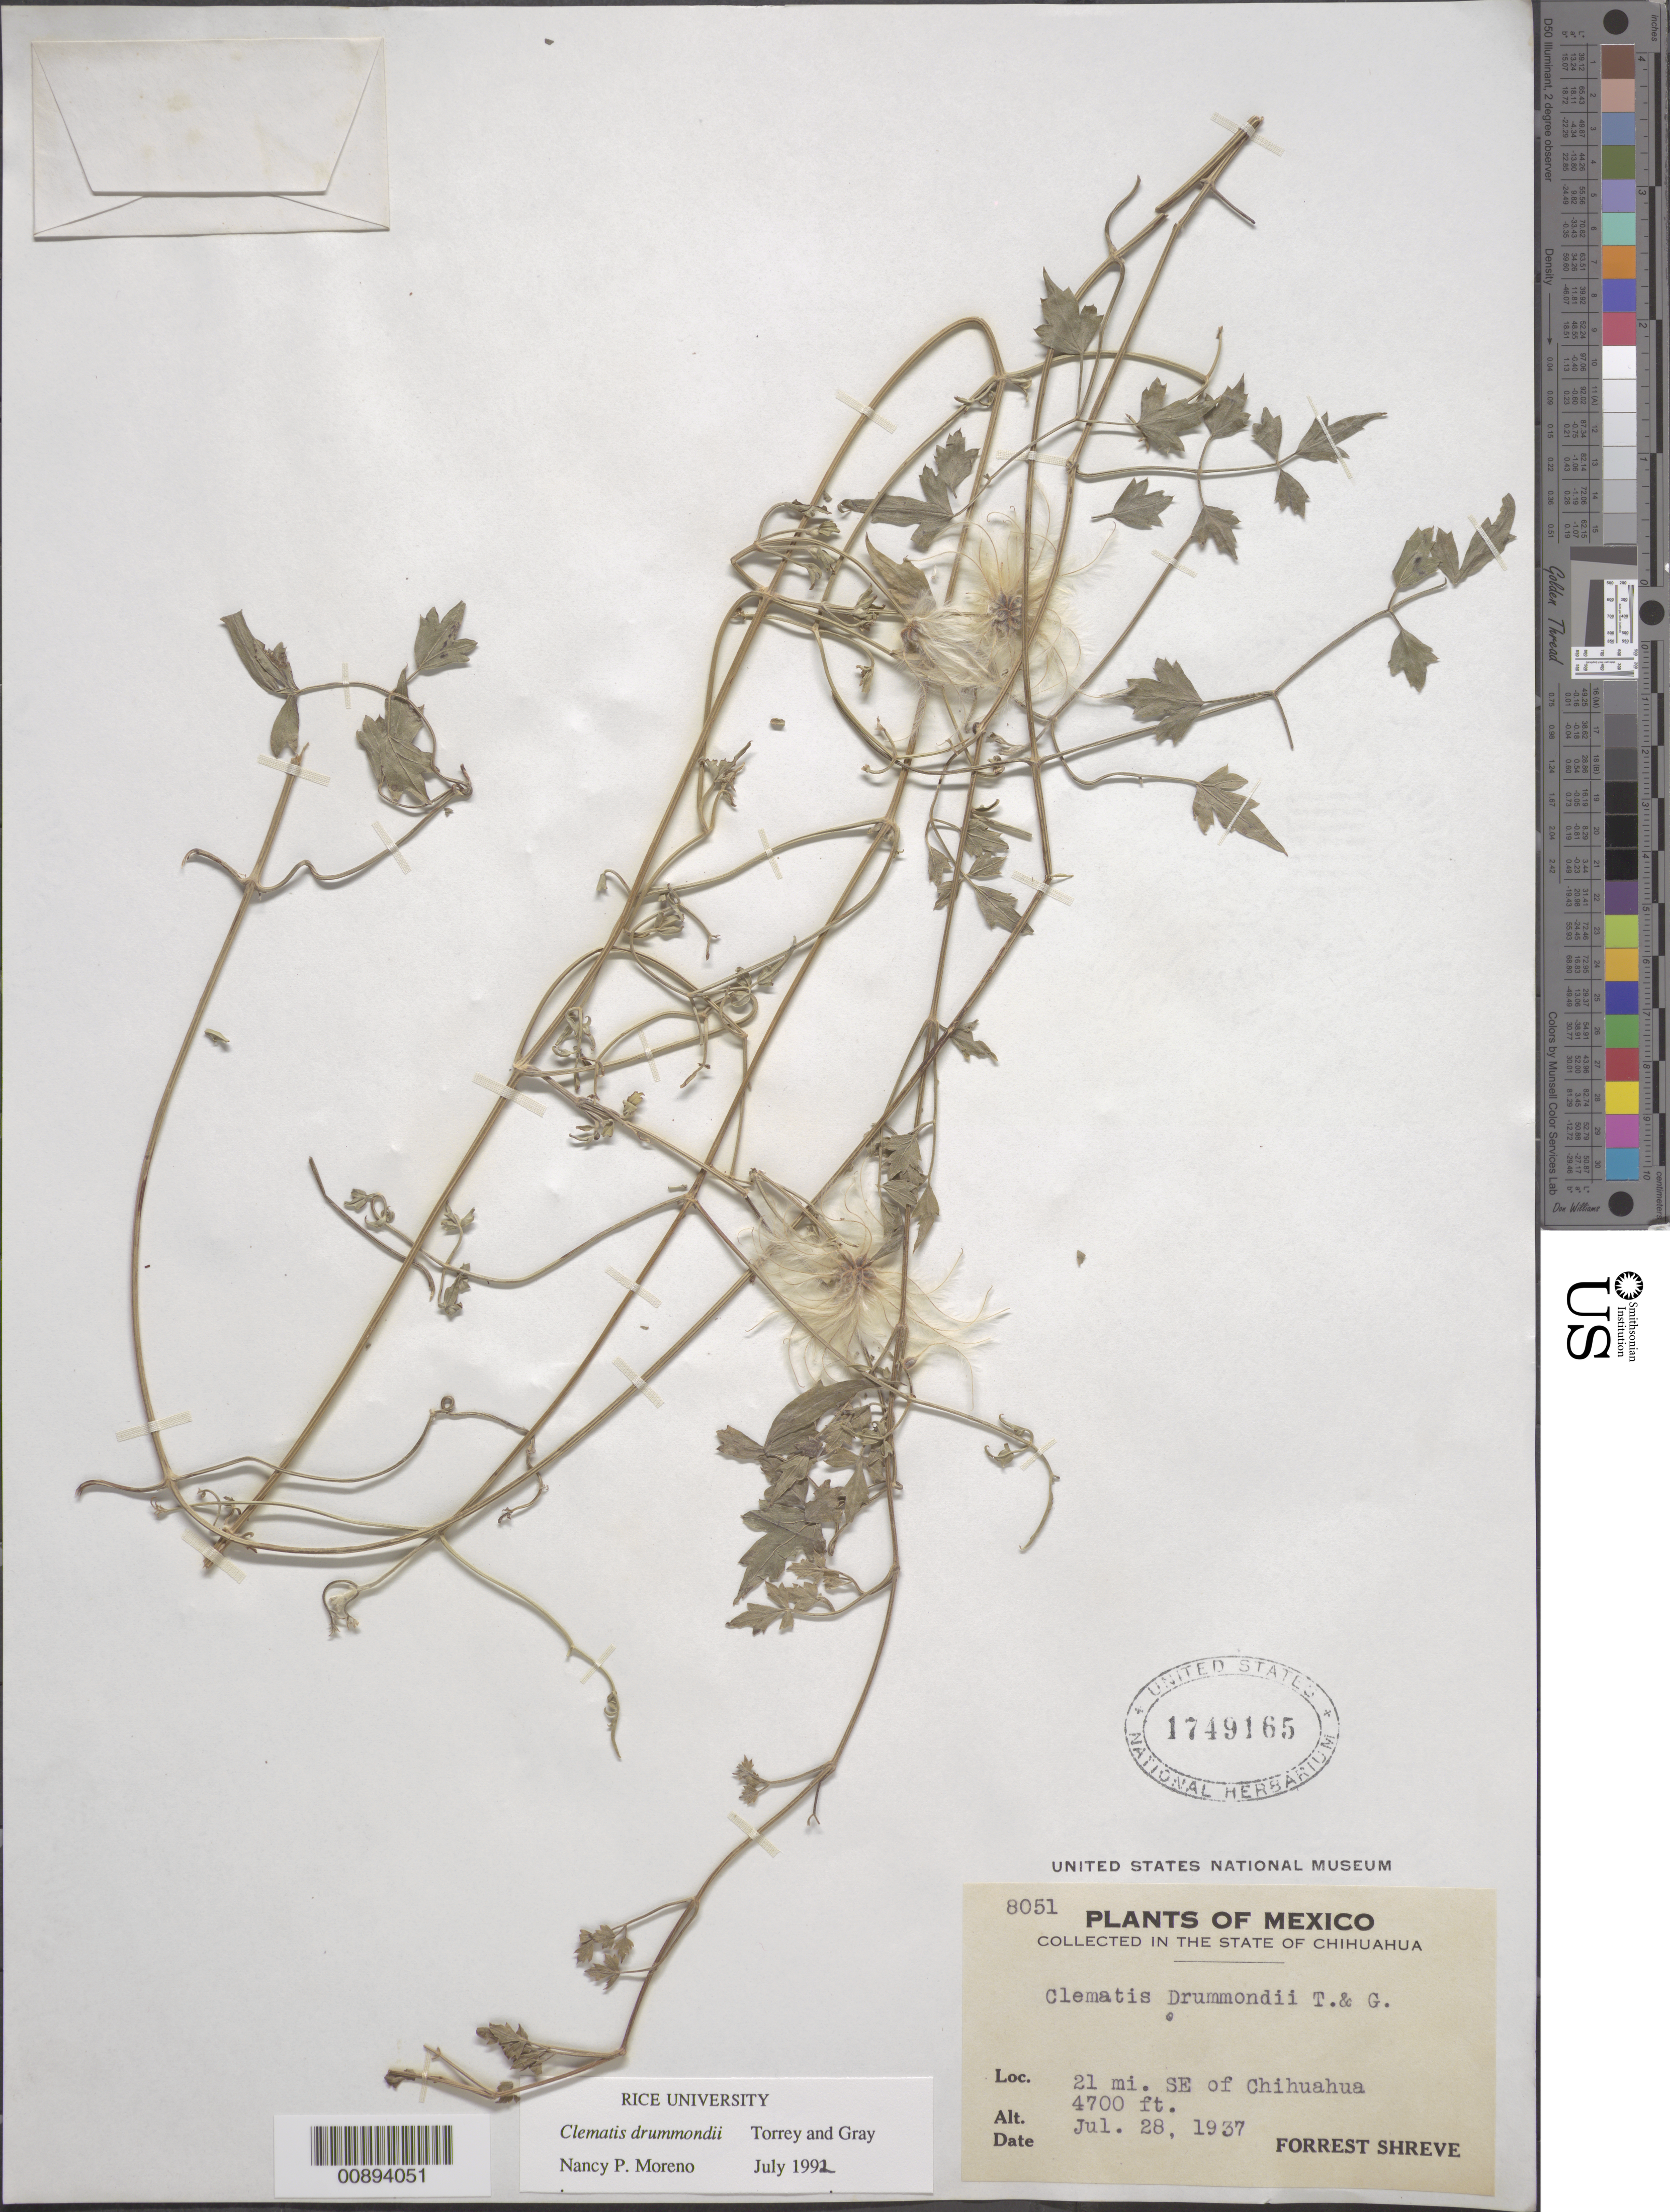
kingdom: Plantae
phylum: Tracheophyta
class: Magnoliopsida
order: Ranunculales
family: Ranunculaceae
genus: Clematis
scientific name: Clematis drummondii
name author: Torr. & A. Gray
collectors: F. Shreve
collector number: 8051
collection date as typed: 28 Jul 1937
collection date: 1937-07-28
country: Mexico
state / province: Chihuahua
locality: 21 mi. SE of Chihuahua, Chihuahua.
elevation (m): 1433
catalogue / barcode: US 1749165